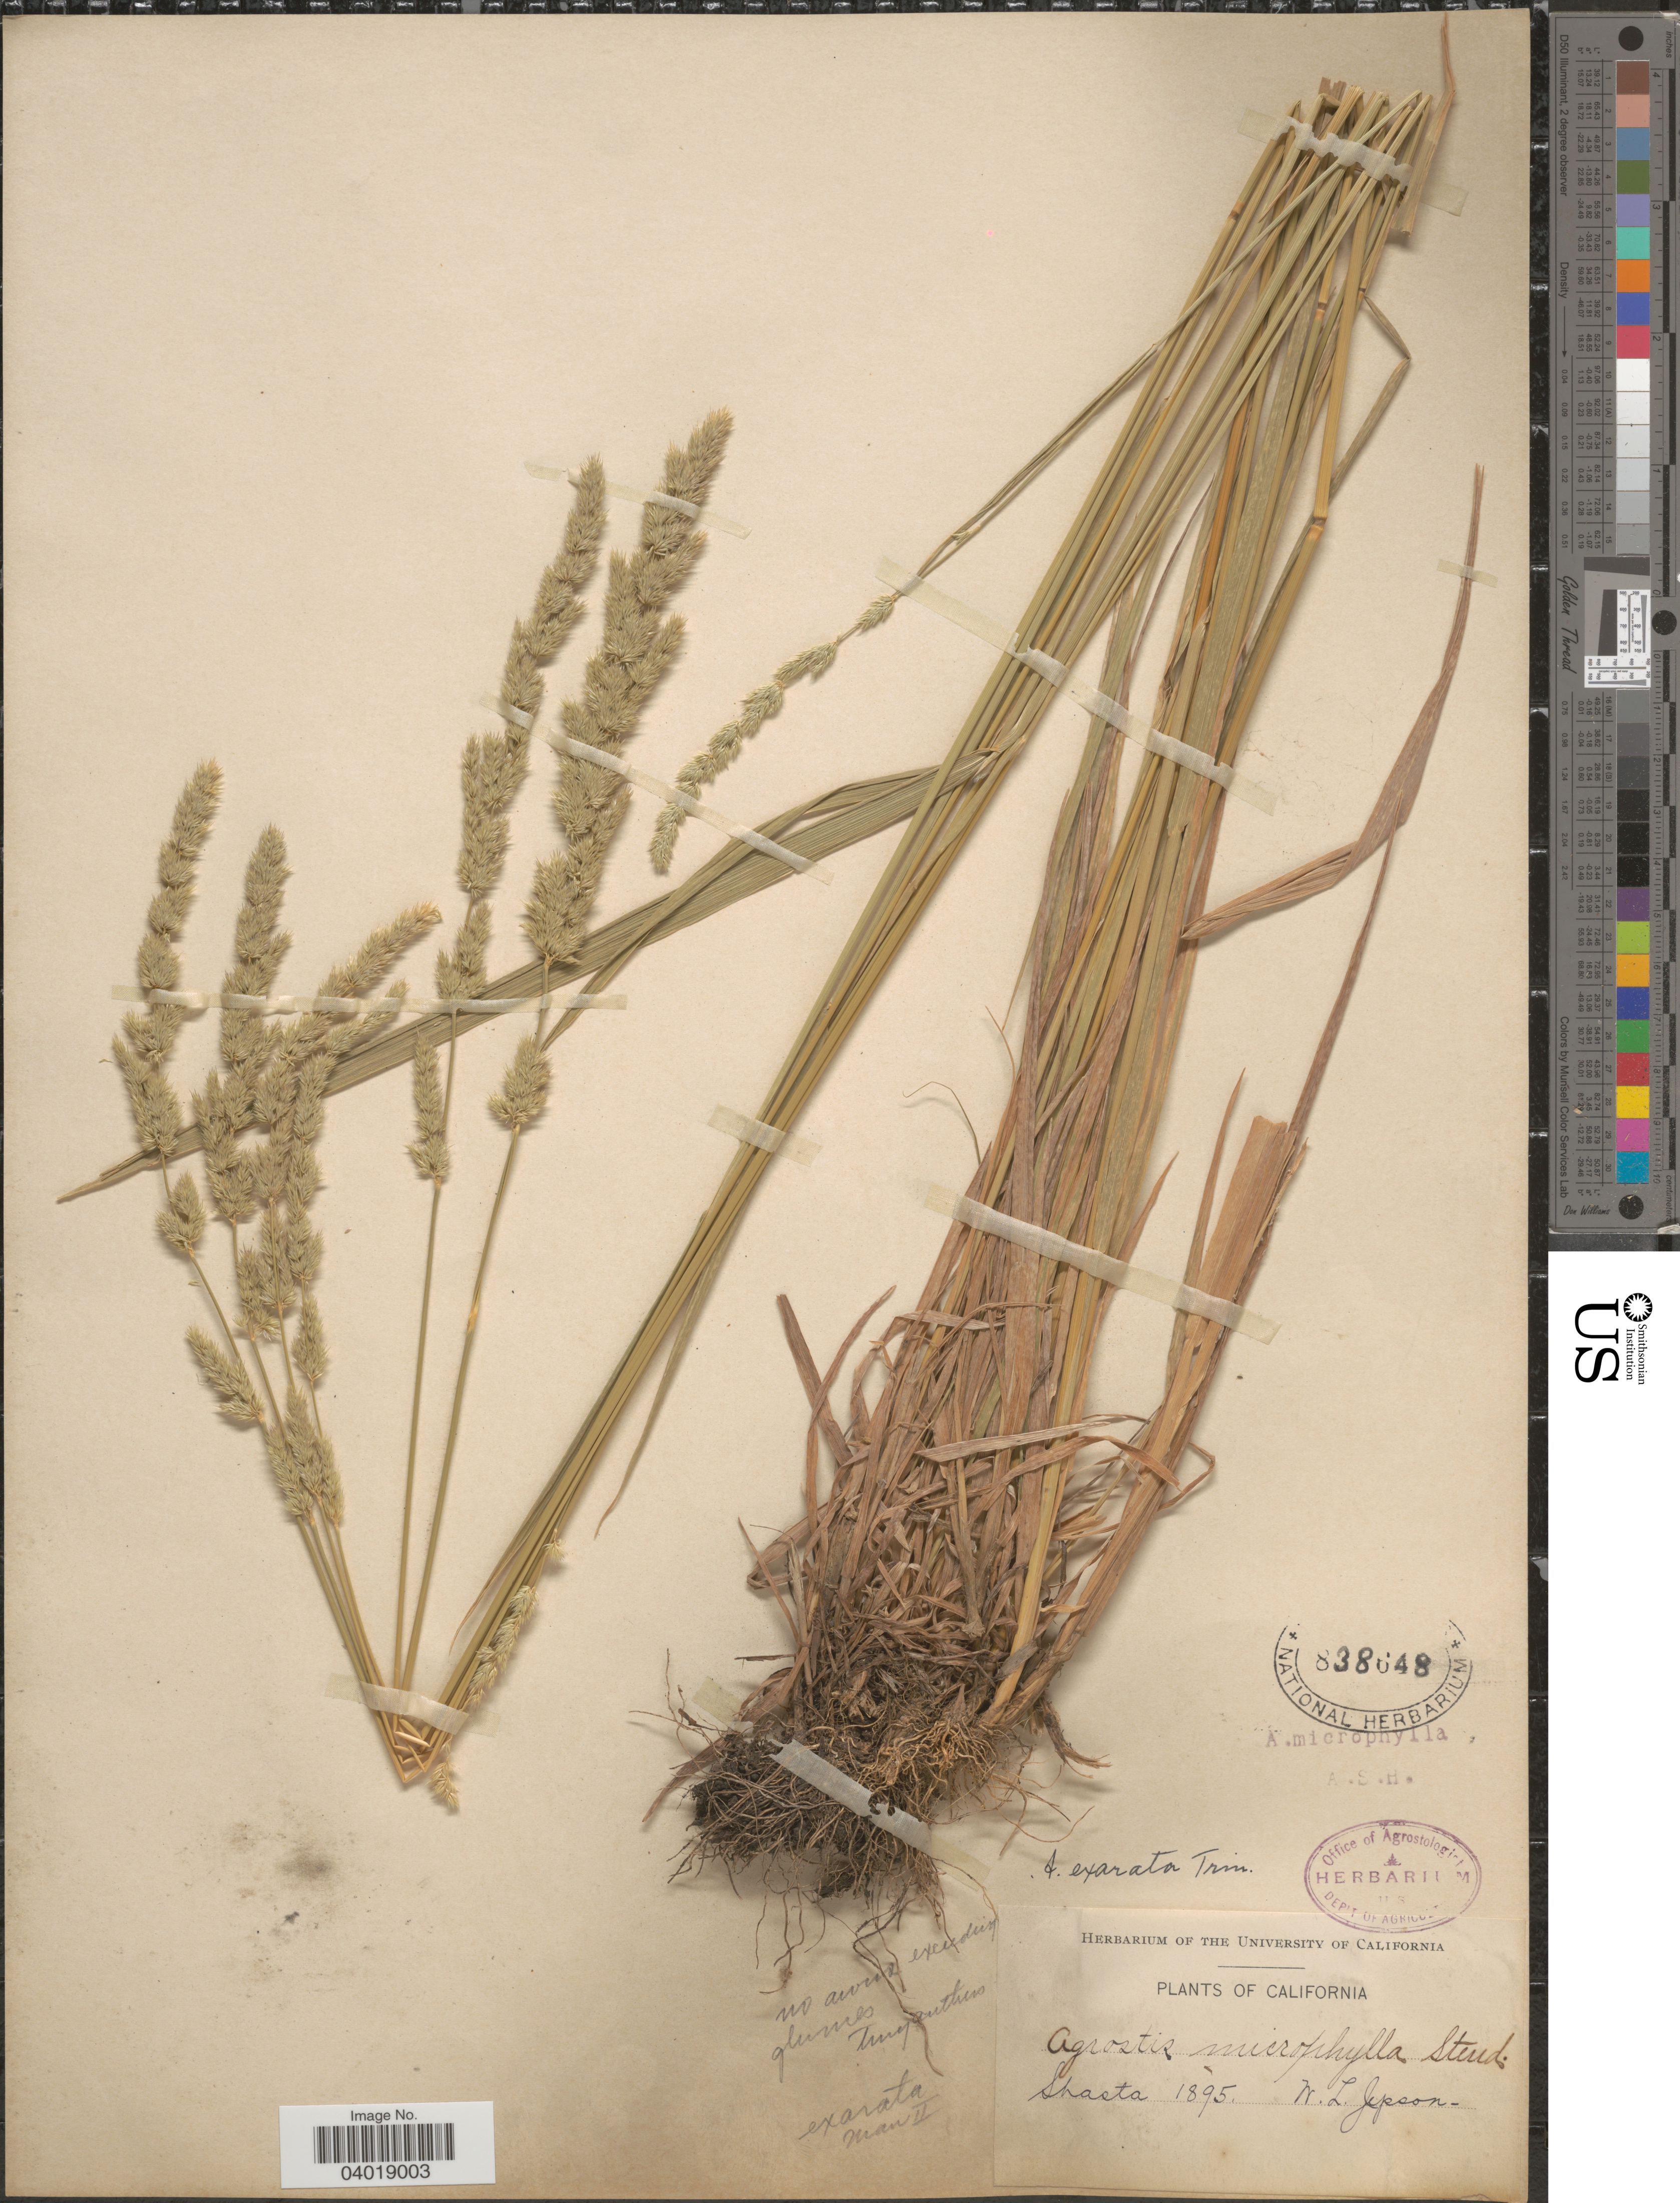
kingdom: Plantae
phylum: Tracheophyta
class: Liliopsida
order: Poales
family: Poaceae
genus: Agrostis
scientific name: Agrostis exarata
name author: Trin.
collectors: W. L. Jepson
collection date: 1895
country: United States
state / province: California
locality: Shasta.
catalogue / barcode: US 838648